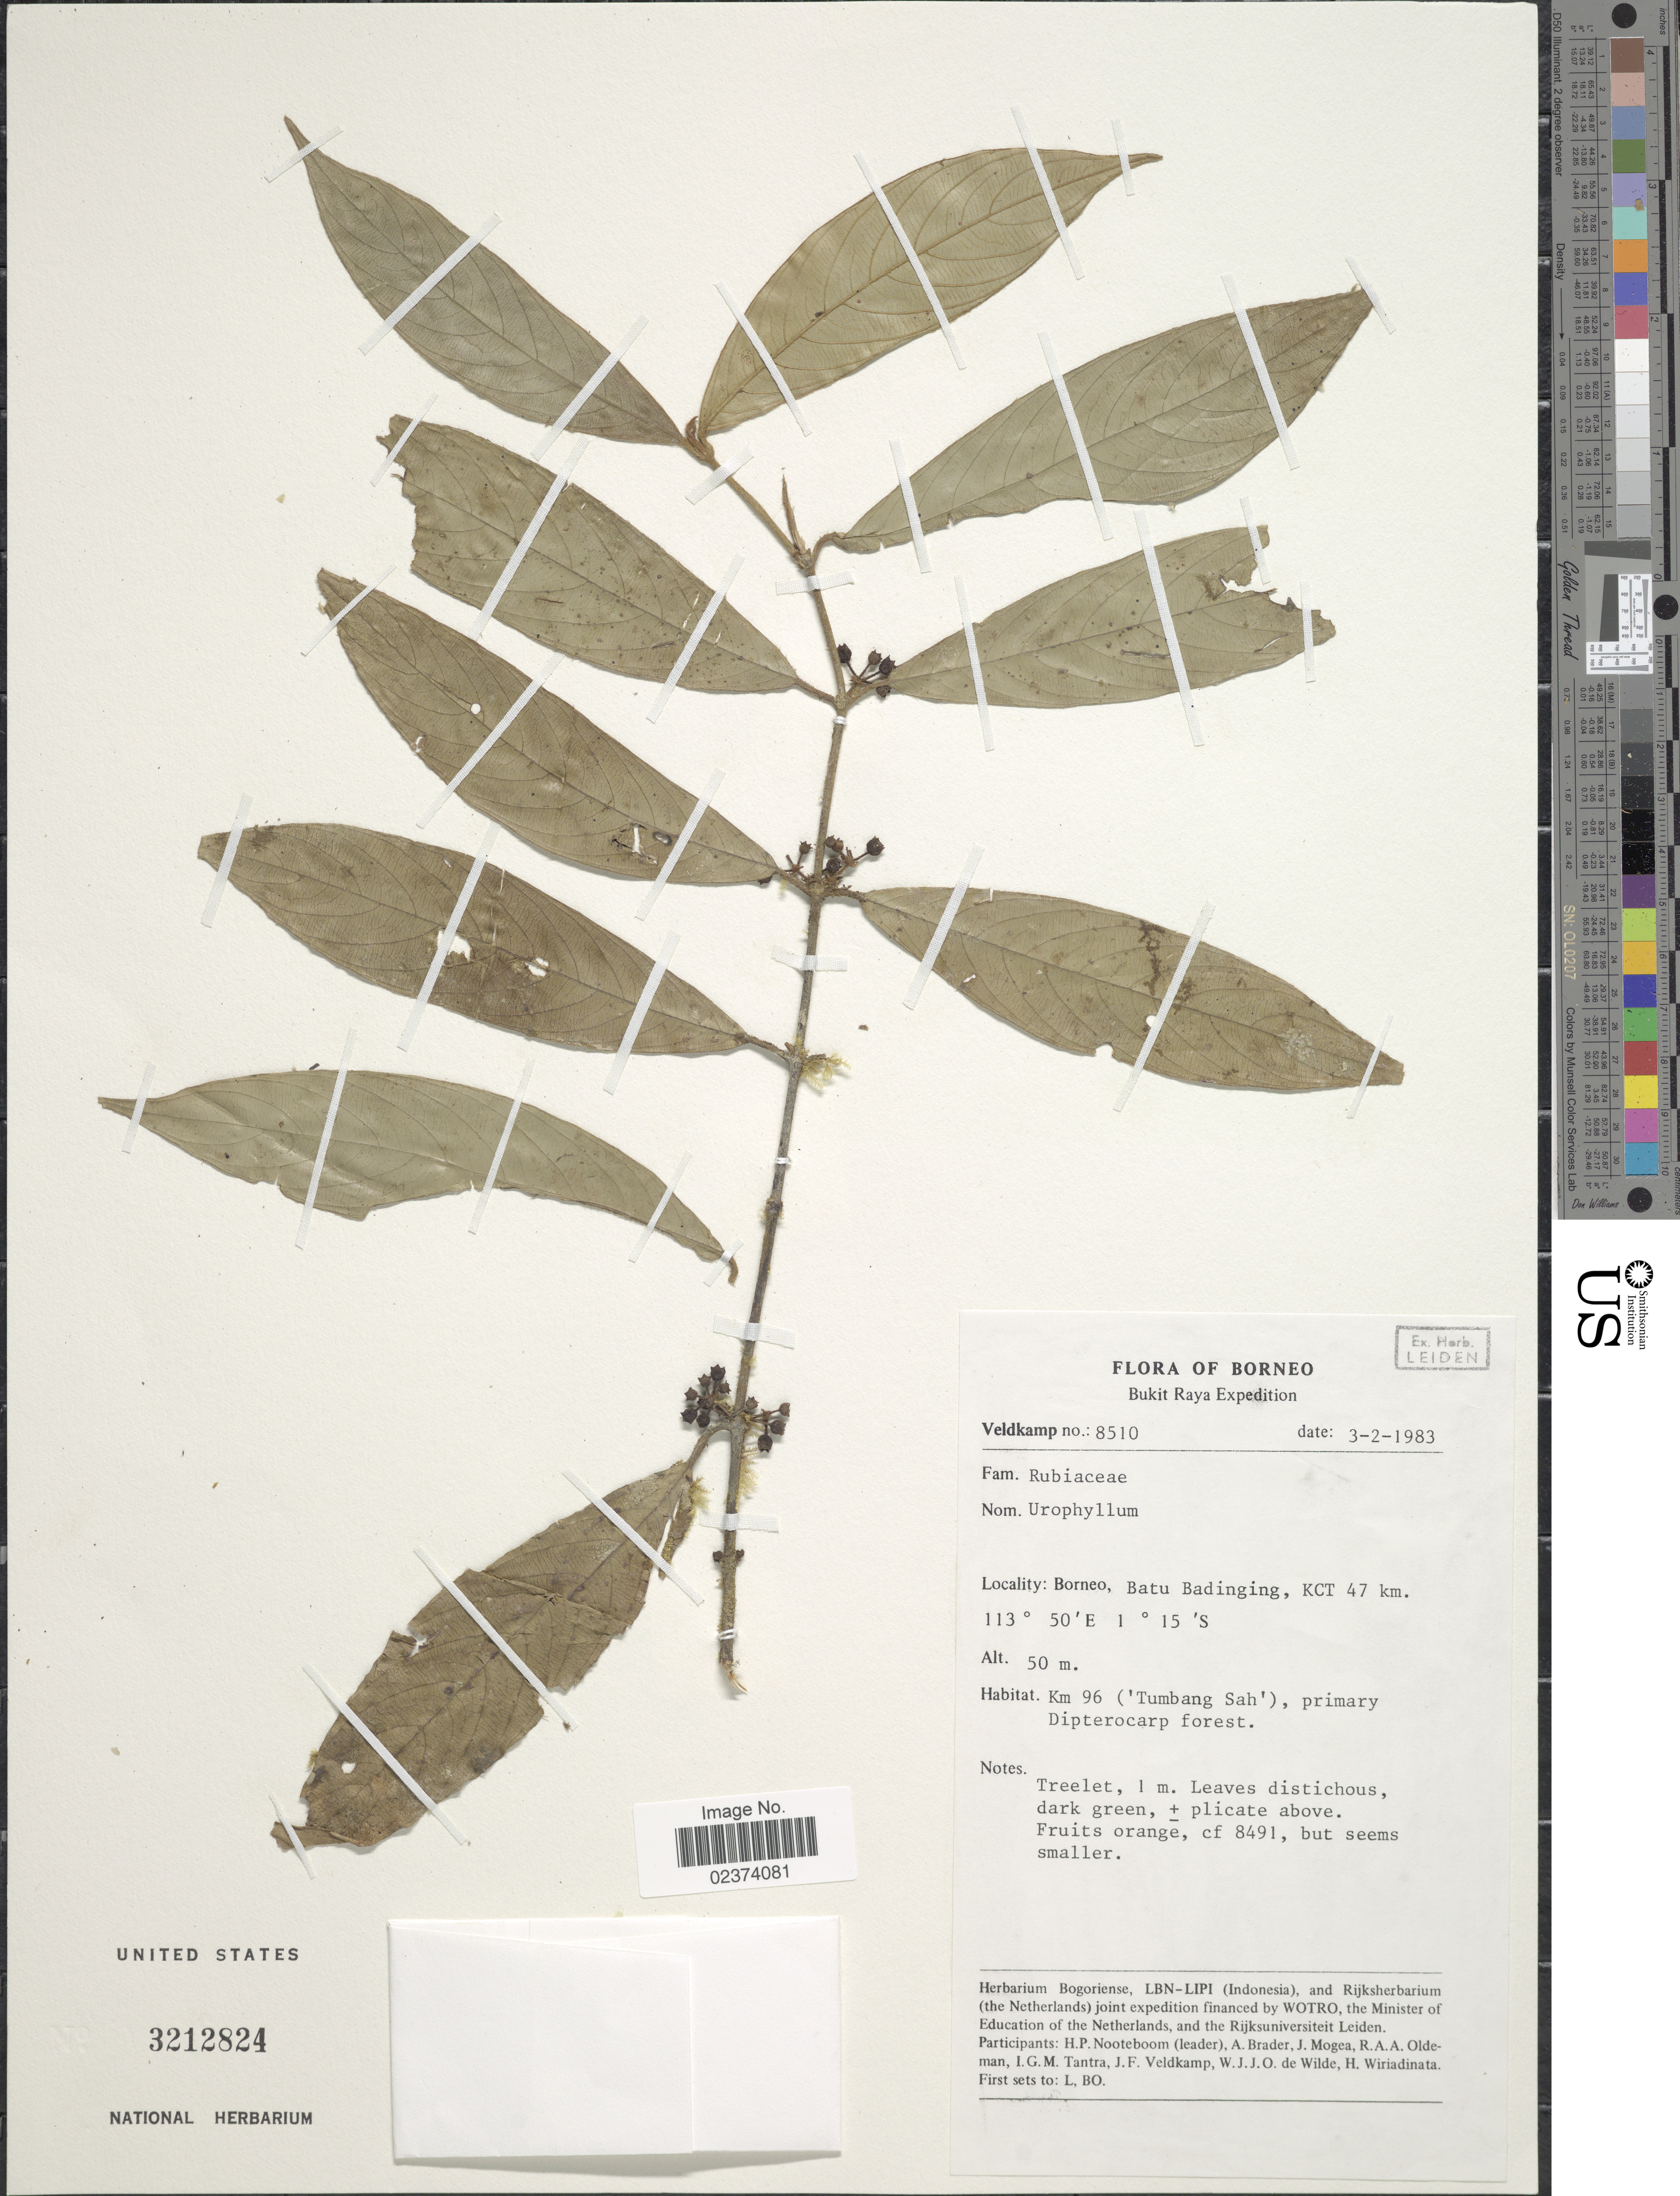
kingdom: Plantae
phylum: Tracheophyta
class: Magnoliopsida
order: Gentianales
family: Rubiaceae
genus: Urophyllum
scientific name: Urophyllum sp.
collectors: H. P. Nooteboom, A. Brader, J. Mogea, R. Oldeman & et al.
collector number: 8510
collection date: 1983-02-03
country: Indonesia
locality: Bukit Raya, Borneo, Batu Badinging, KCT 47 km., Km 96 ('Tumbang Sah'), primary Dipterocarp Forest)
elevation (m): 50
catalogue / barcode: US 3212824